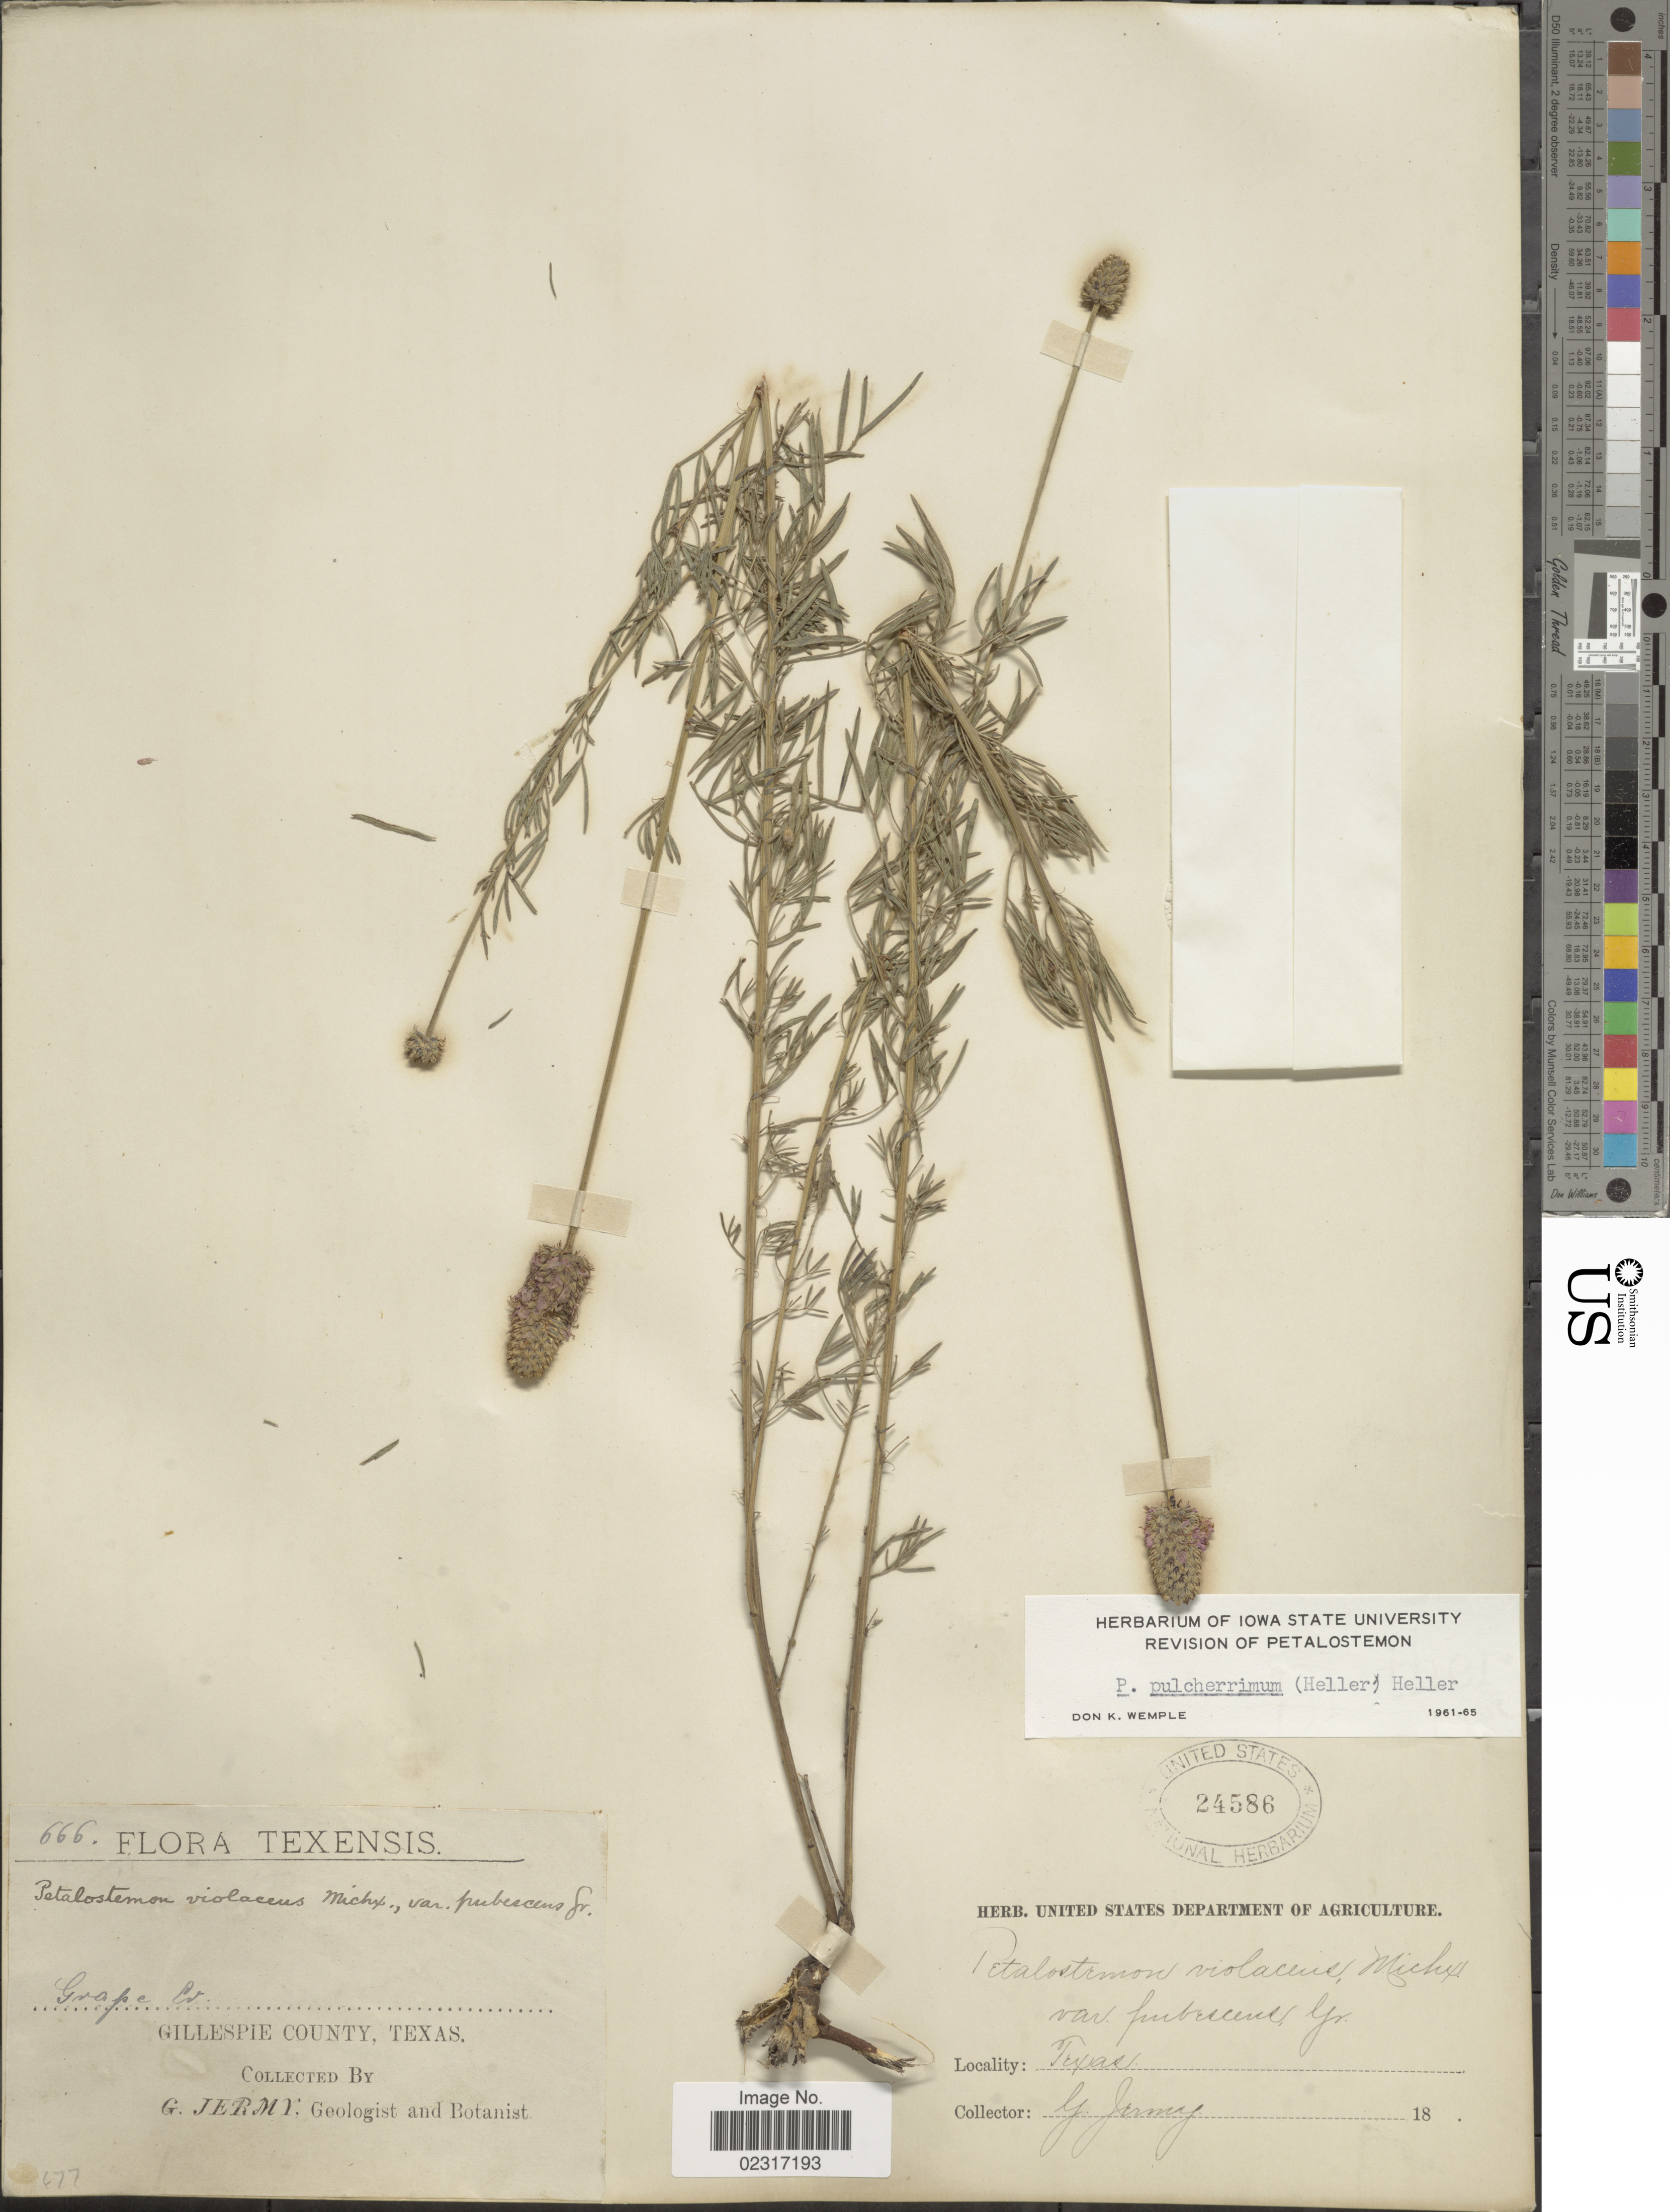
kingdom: Plantae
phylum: Tracheophyta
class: Magnoliopsida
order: Fabales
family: Fabaceae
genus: Dalea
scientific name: Dalea compacta var. pubescens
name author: (A. Gray) Barneby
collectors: G. Jermy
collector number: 666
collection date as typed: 18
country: United States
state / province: Texas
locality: Grap Co, Gillespie County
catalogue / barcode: US 24586